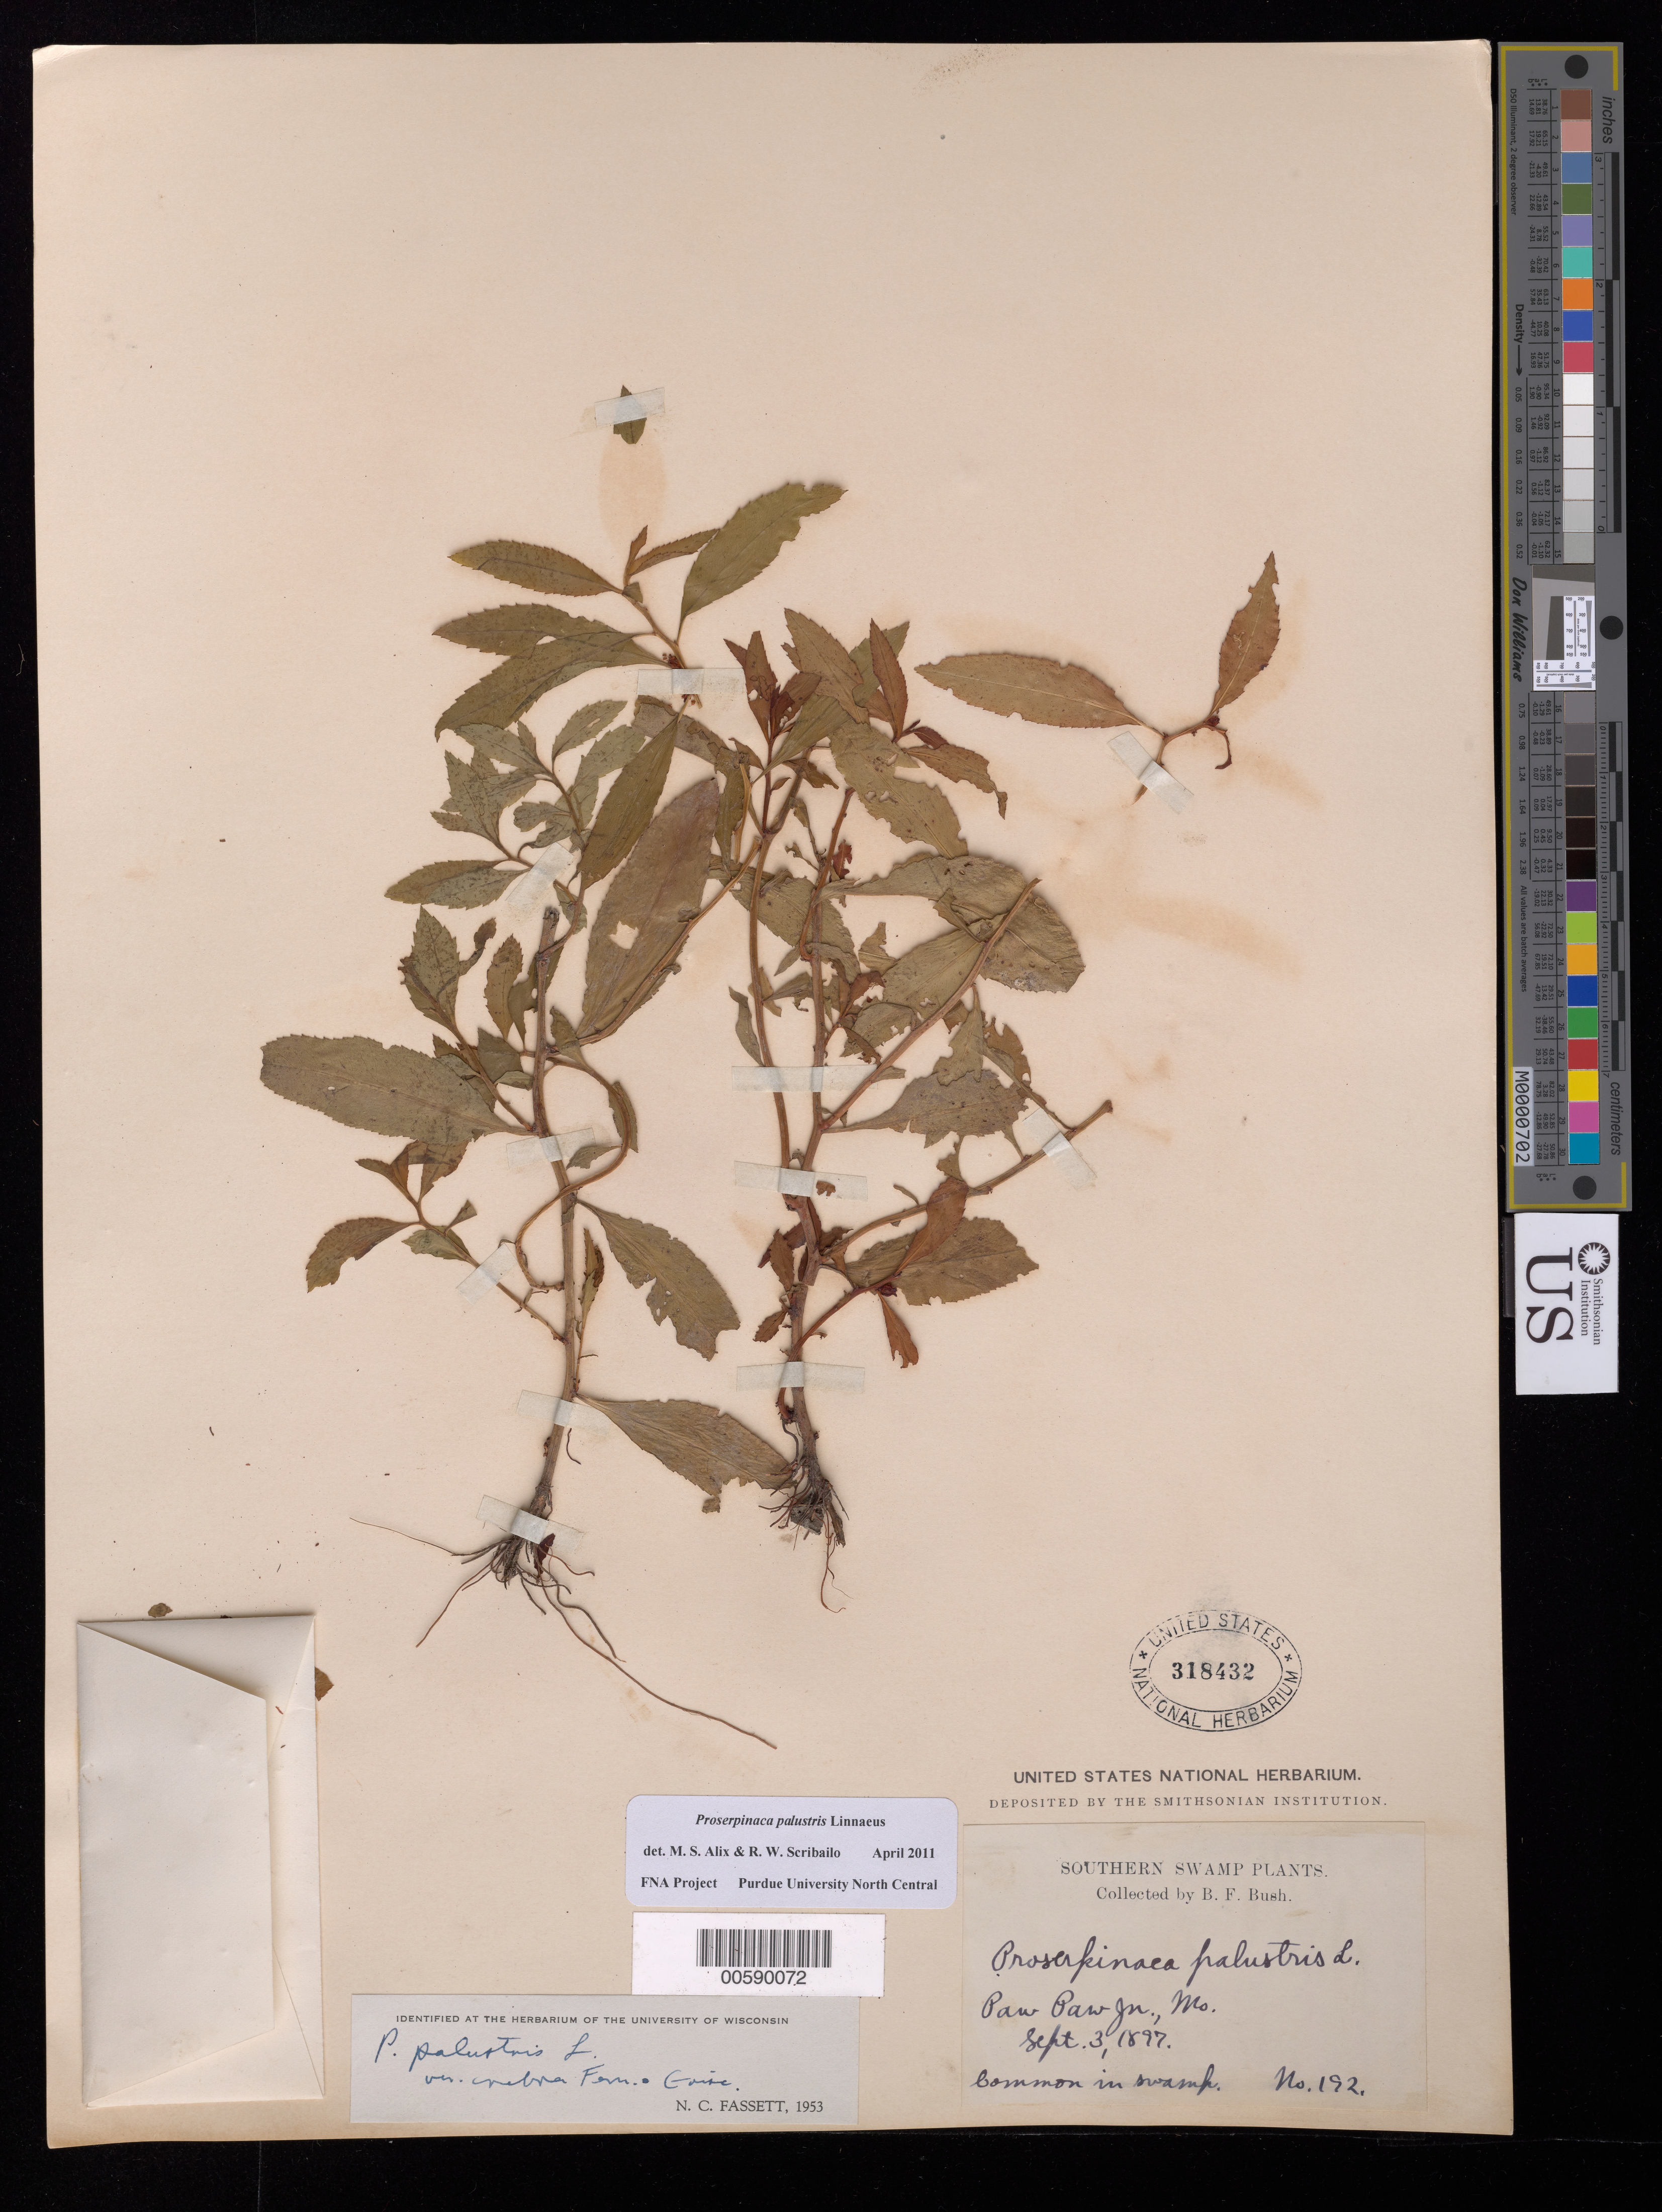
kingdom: Plantae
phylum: Tracheophyta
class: Magnoliopsida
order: Saxifragales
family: Haloragaceae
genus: Proserpinaca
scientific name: Proserpinaca palustris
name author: L.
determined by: Scribailo, R. W.; Alix, M. S.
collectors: B. F. Bush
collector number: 192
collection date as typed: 03 Sep 1897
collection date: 1897-09-03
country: United States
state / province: Missouri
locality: Paw Paw Junct.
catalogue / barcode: US 318432